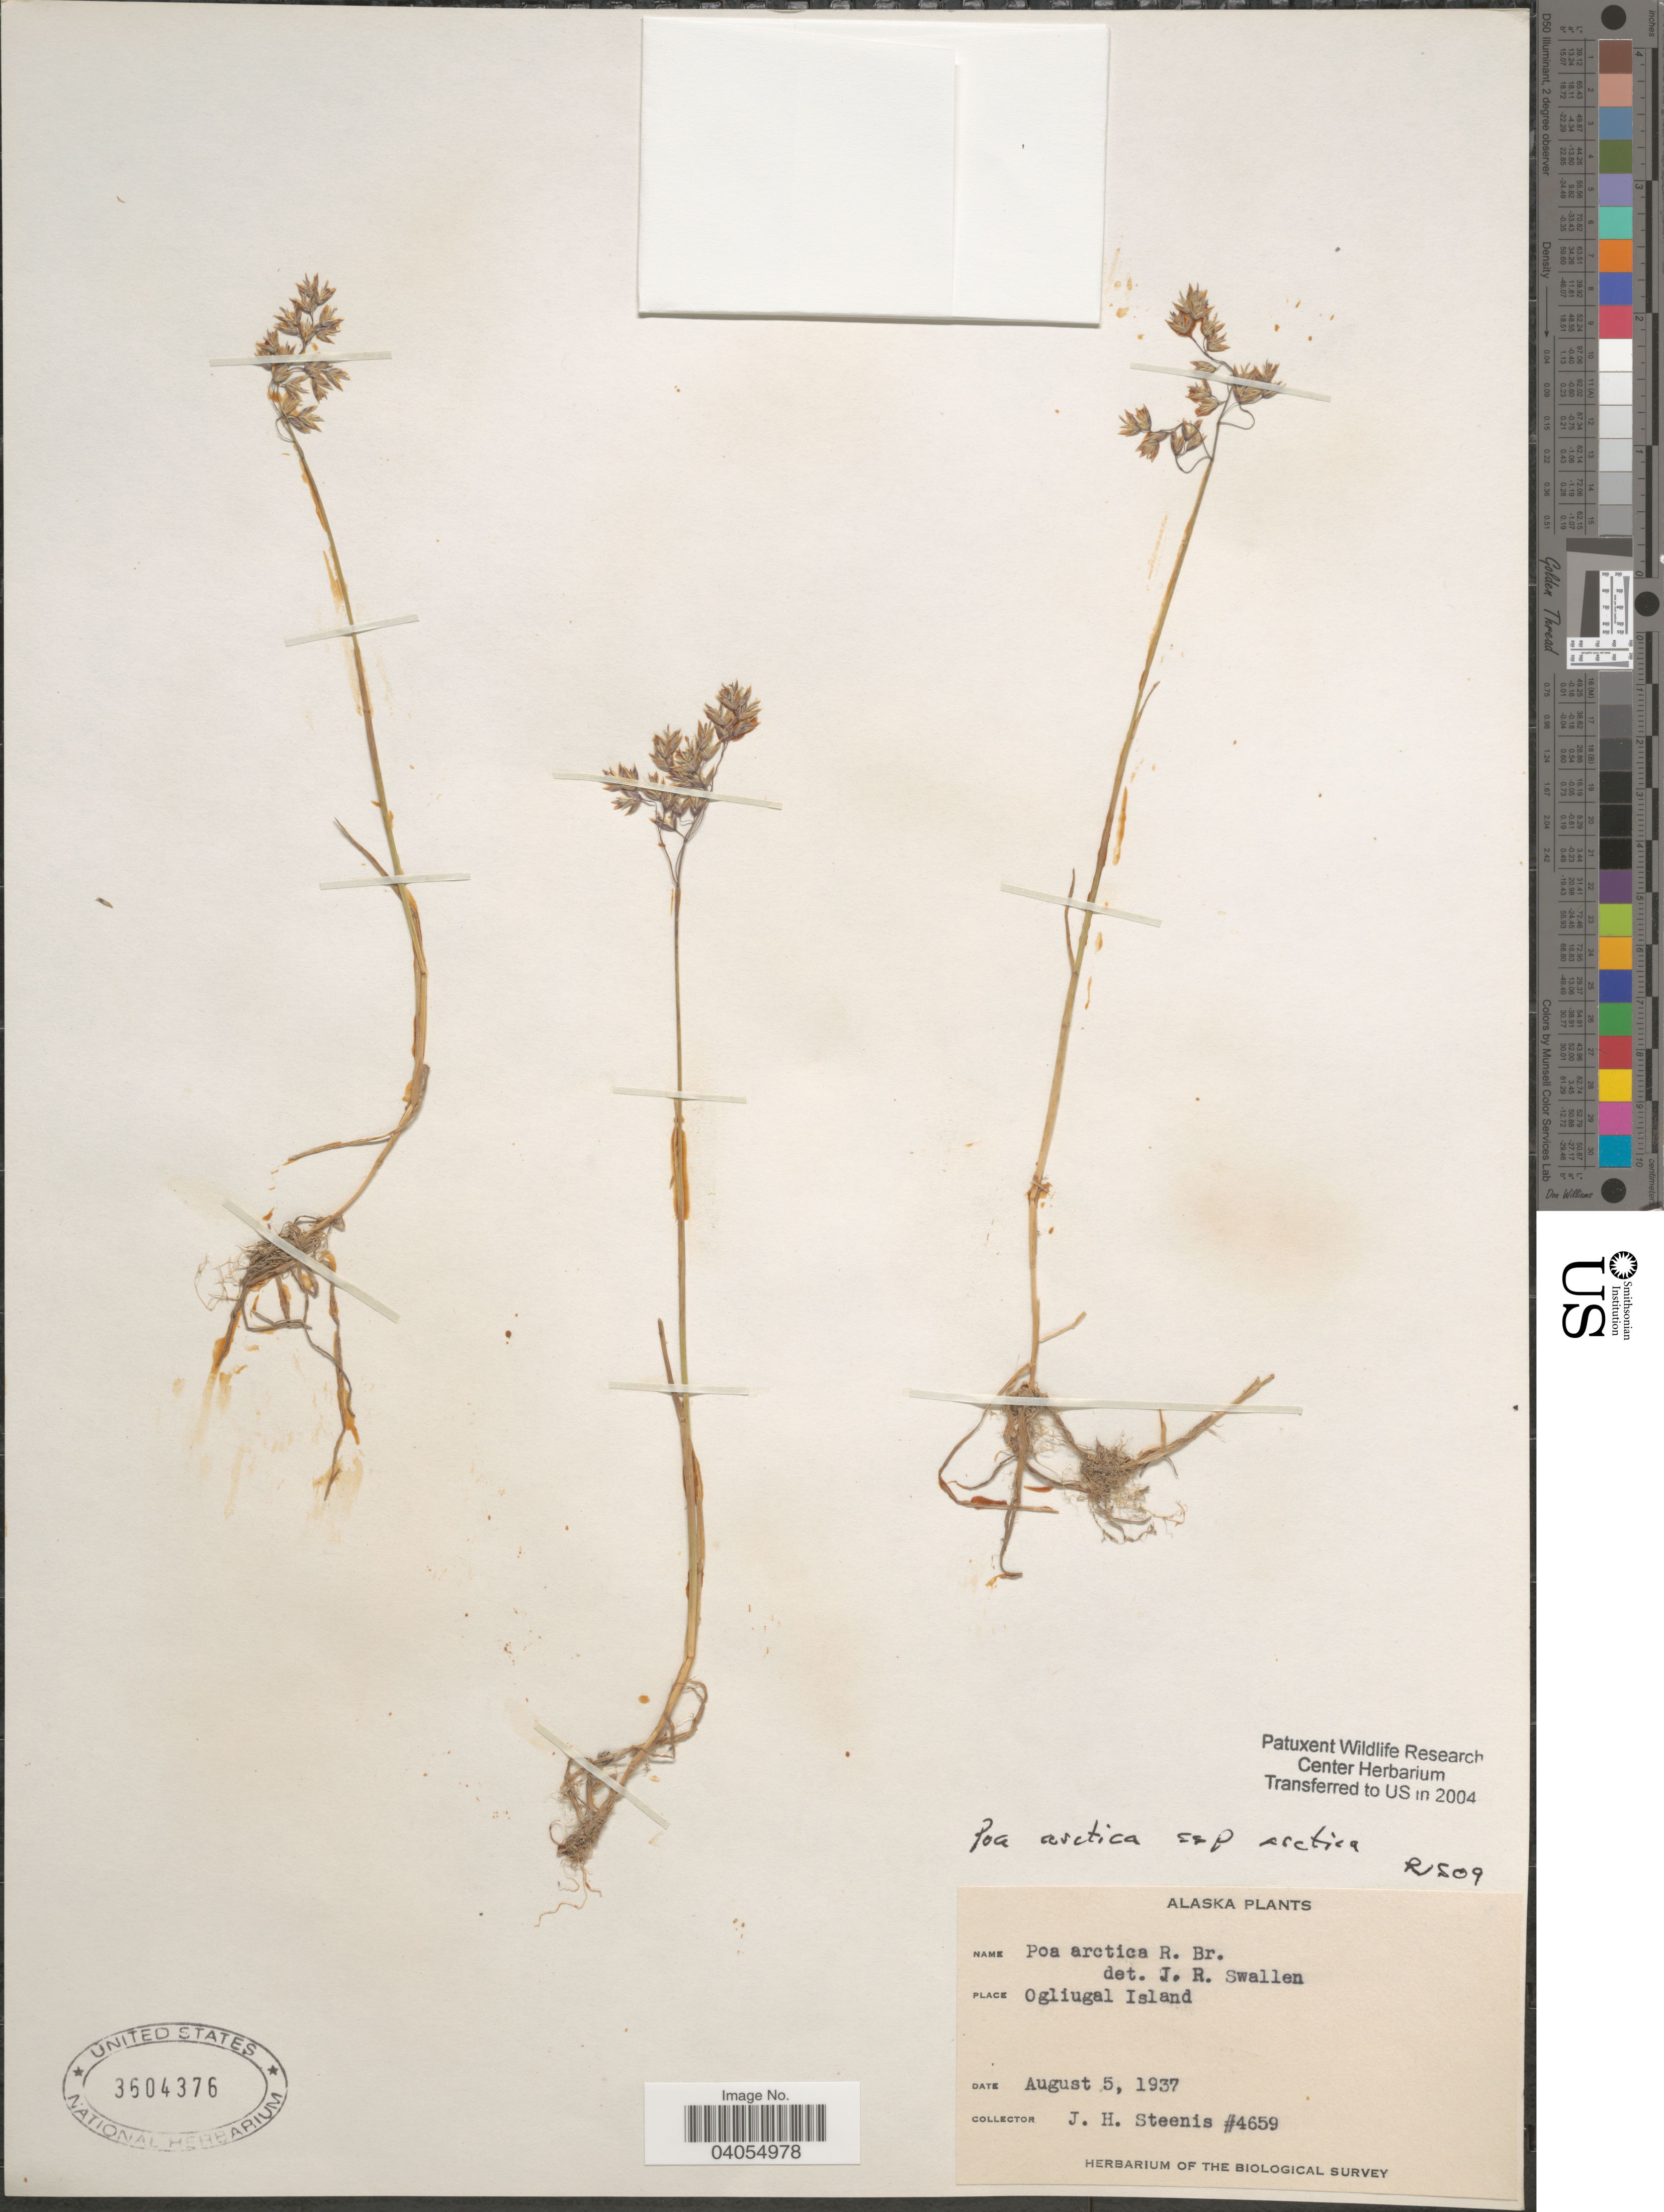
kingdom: Plantae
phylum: Tracheophyta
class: Liliopsida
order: Poales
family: Poaceae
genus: Poa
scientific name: Poa arctica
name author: R. Br.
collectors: J. H. Steenis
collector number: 4659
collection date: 1937-08-05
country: United States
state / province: Alaska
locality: Ogligal Island.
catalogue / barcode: US 3604376